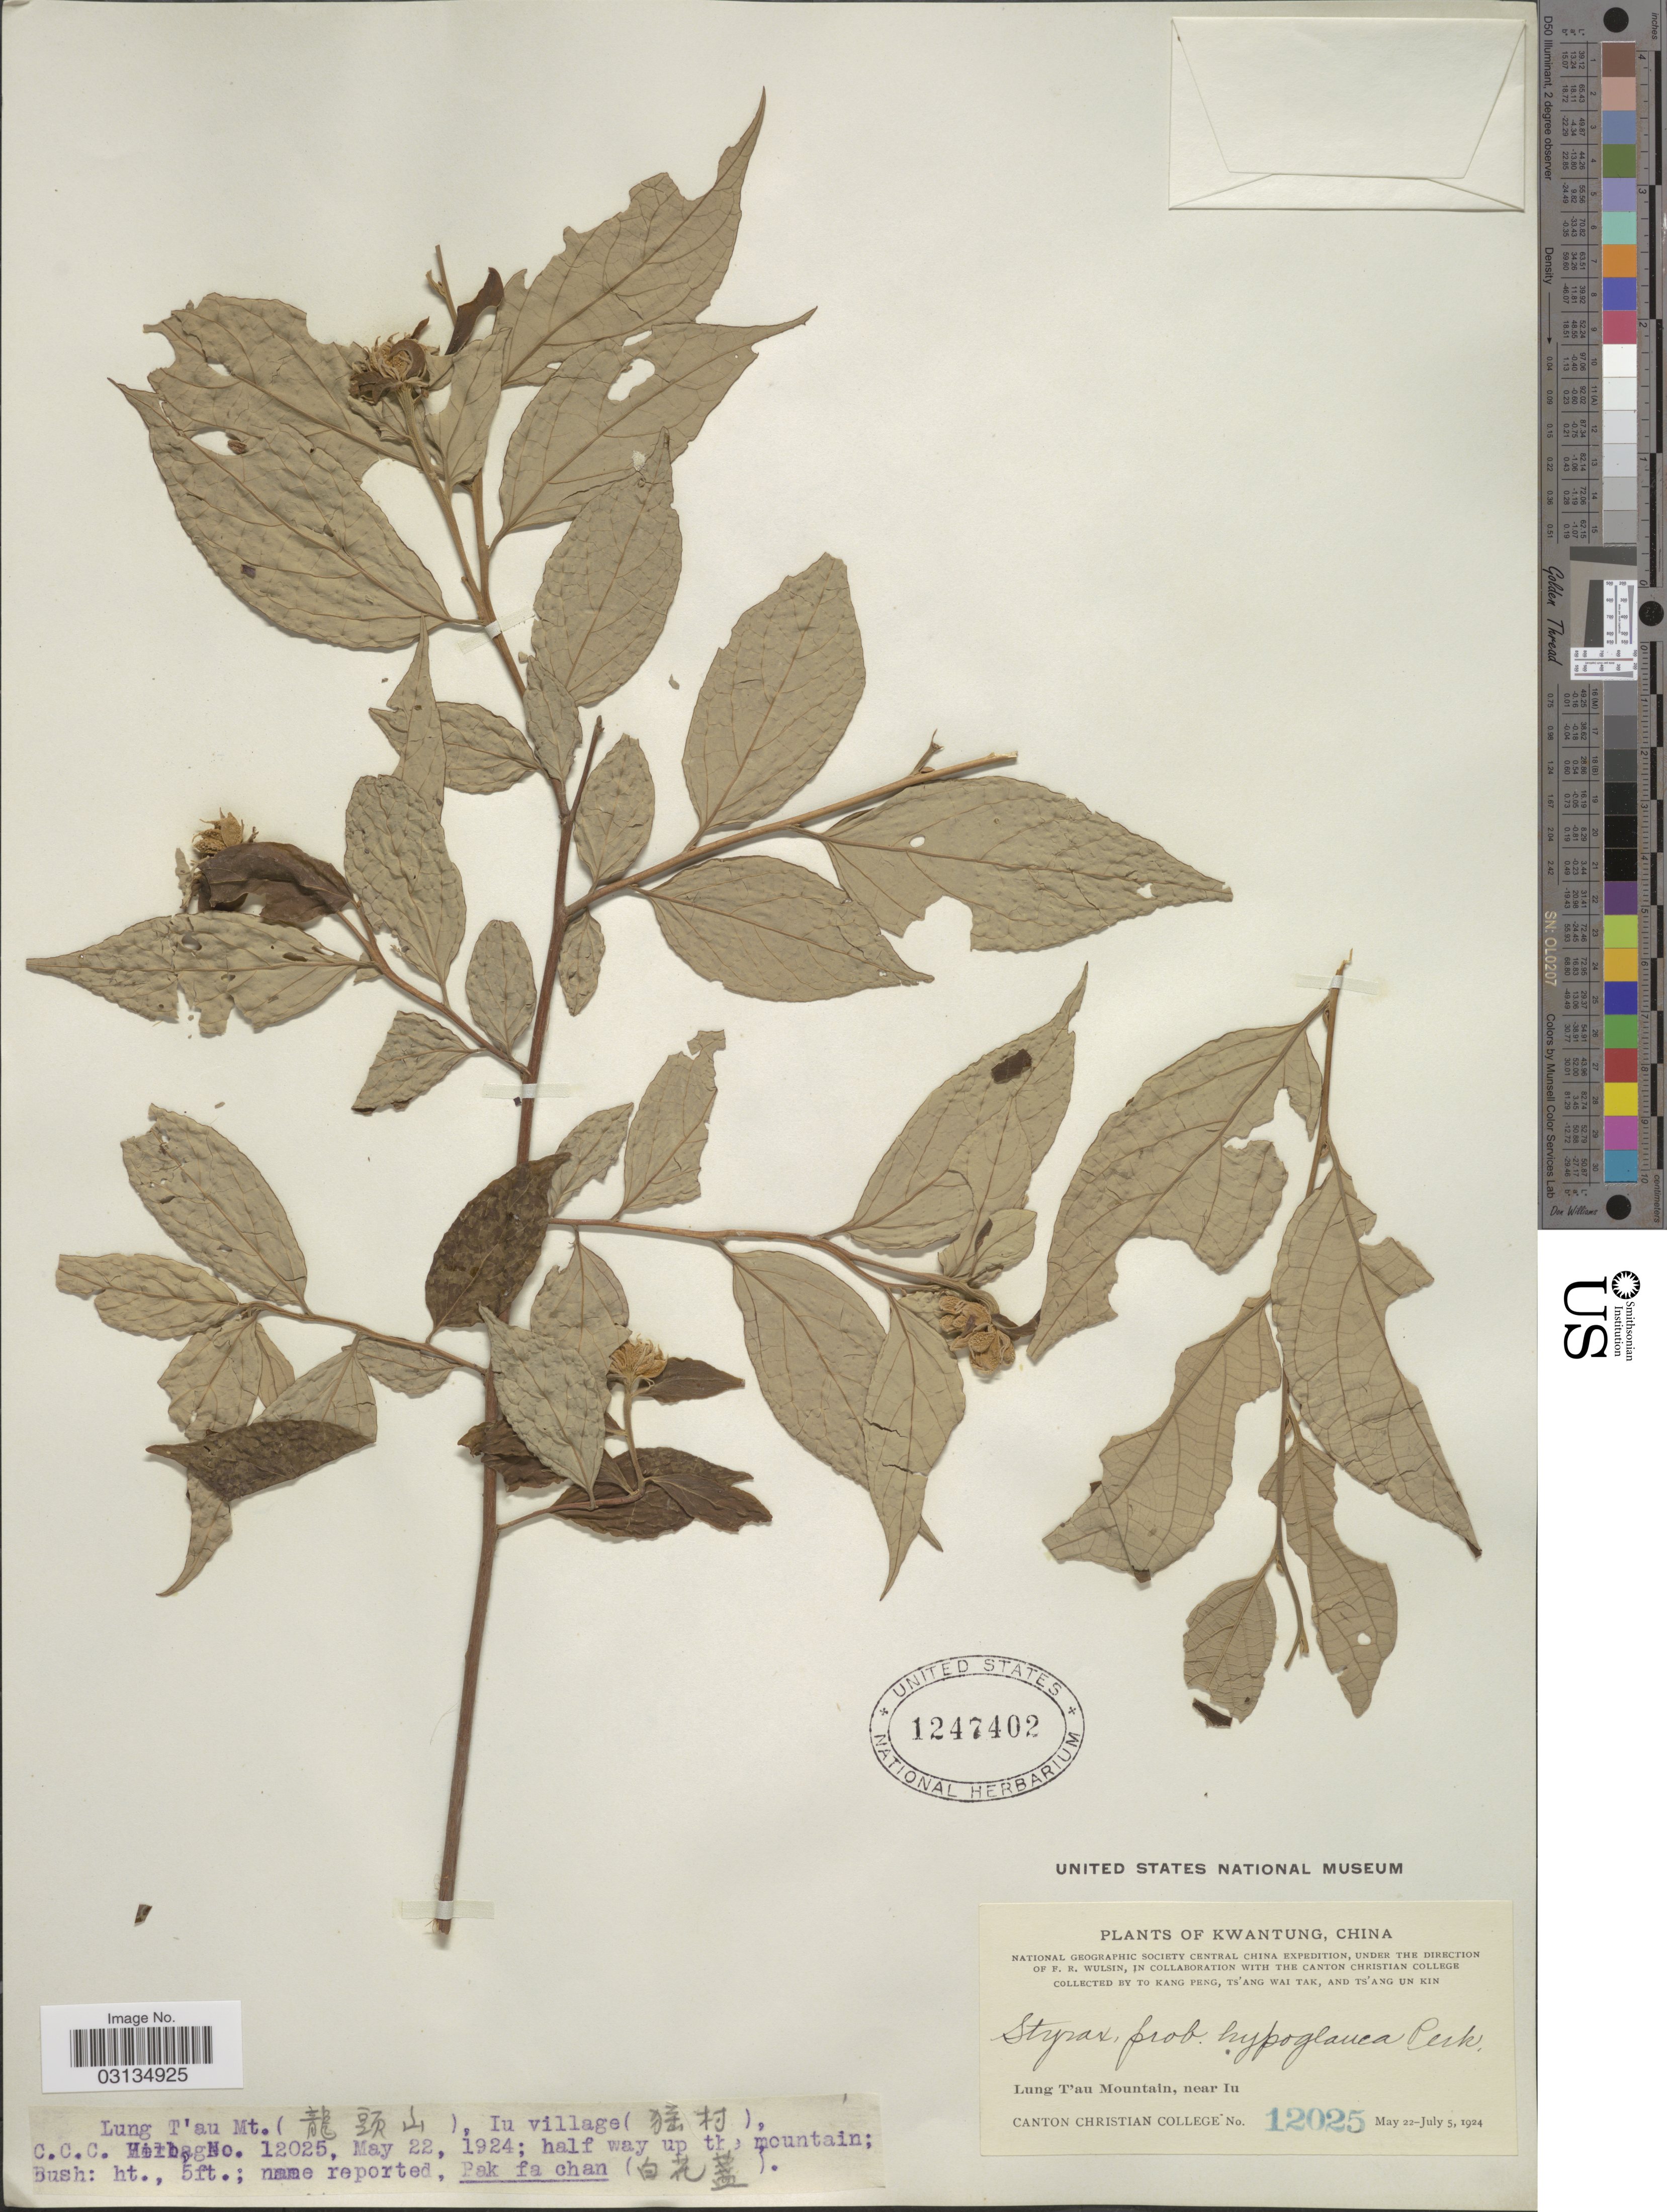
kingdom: Plantae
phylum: Tracheophyta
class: Magnoliopsida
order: Ericales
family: Styracaceae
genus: Styrax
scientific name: Styrax hypoglaucus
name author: Perkins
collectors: To Kang P'eng, W. T. Tsang & Ts' Ang Un Kin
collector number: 12025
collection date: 1924-05-22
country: China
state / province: Guangdong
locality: Kwangtung. Lung T'au Mountain, near Iu. Iu village, half way up the mountain.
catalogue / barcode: US 1247402